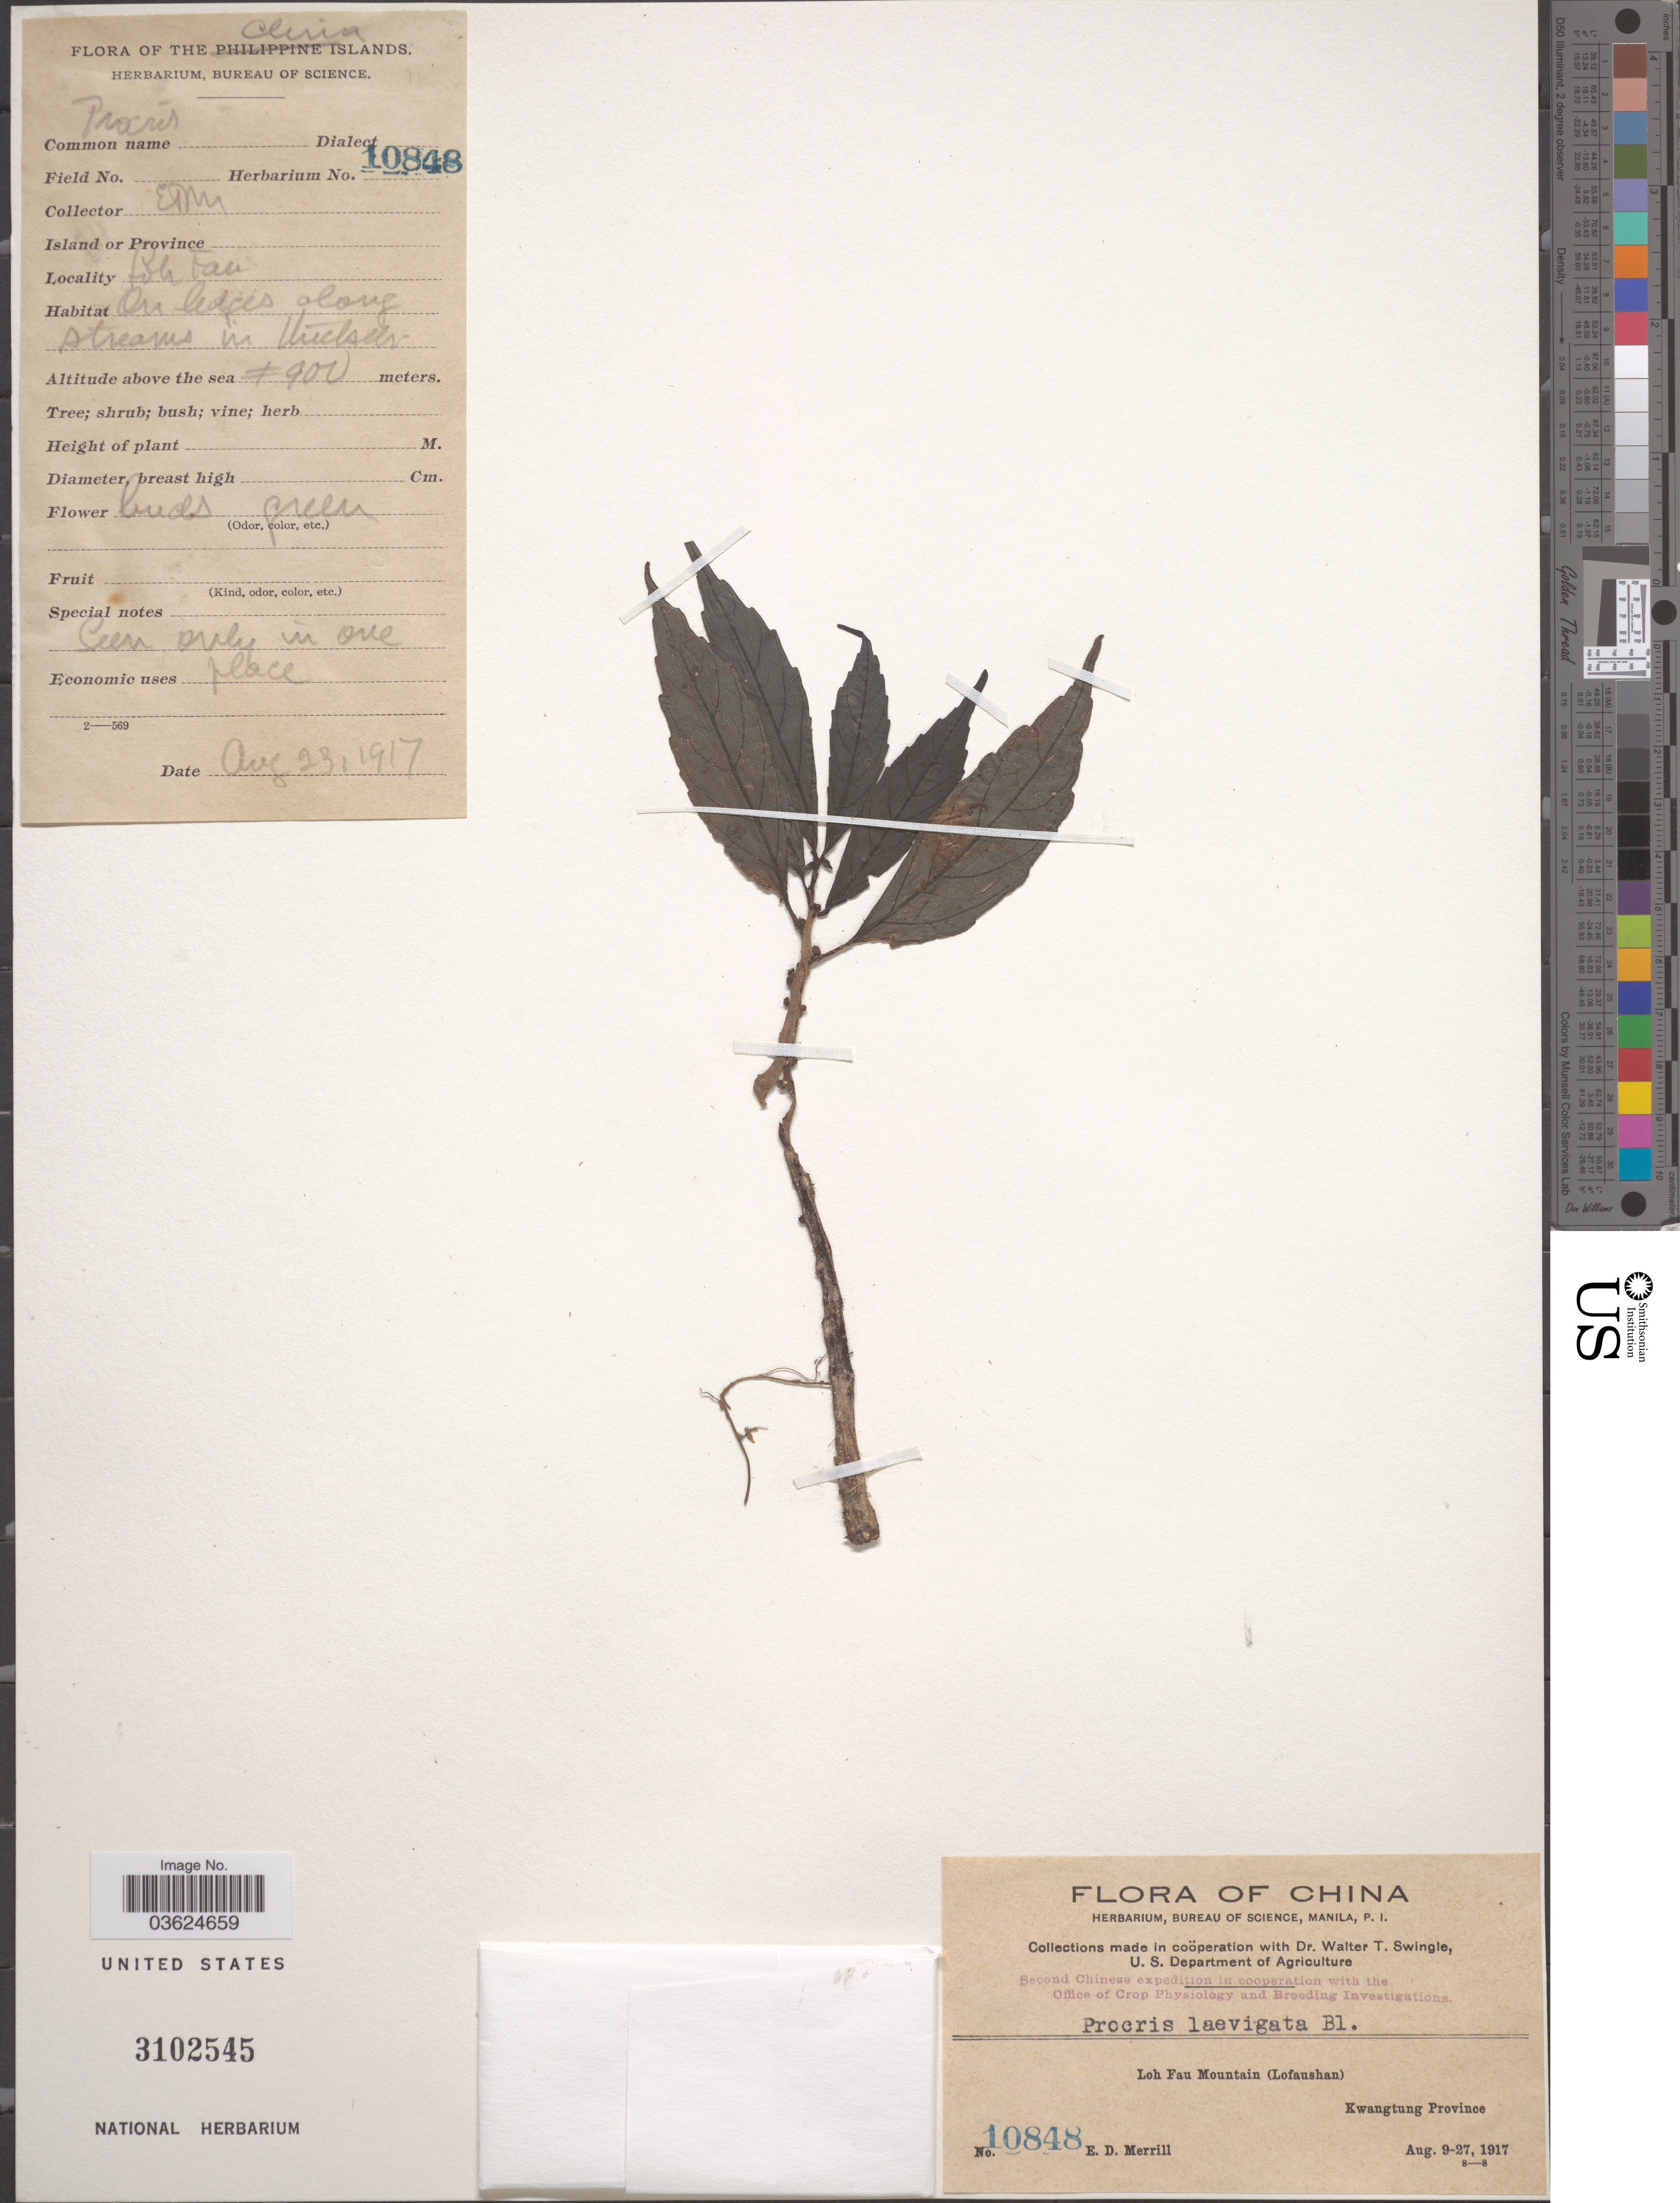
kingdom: Plantae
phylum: Tracheophyta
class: Magnoliopsida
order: Rosales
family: Urticaceae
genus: Procris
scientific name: Procris laevigata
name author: Blume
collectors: E. D. Merrill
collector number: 10848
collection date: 1917-08-23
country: China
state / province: Guangdong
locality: Loh Fau Mountain (Lofaushan). Kwangtung Province.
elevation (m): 900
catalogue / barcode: US 3102545